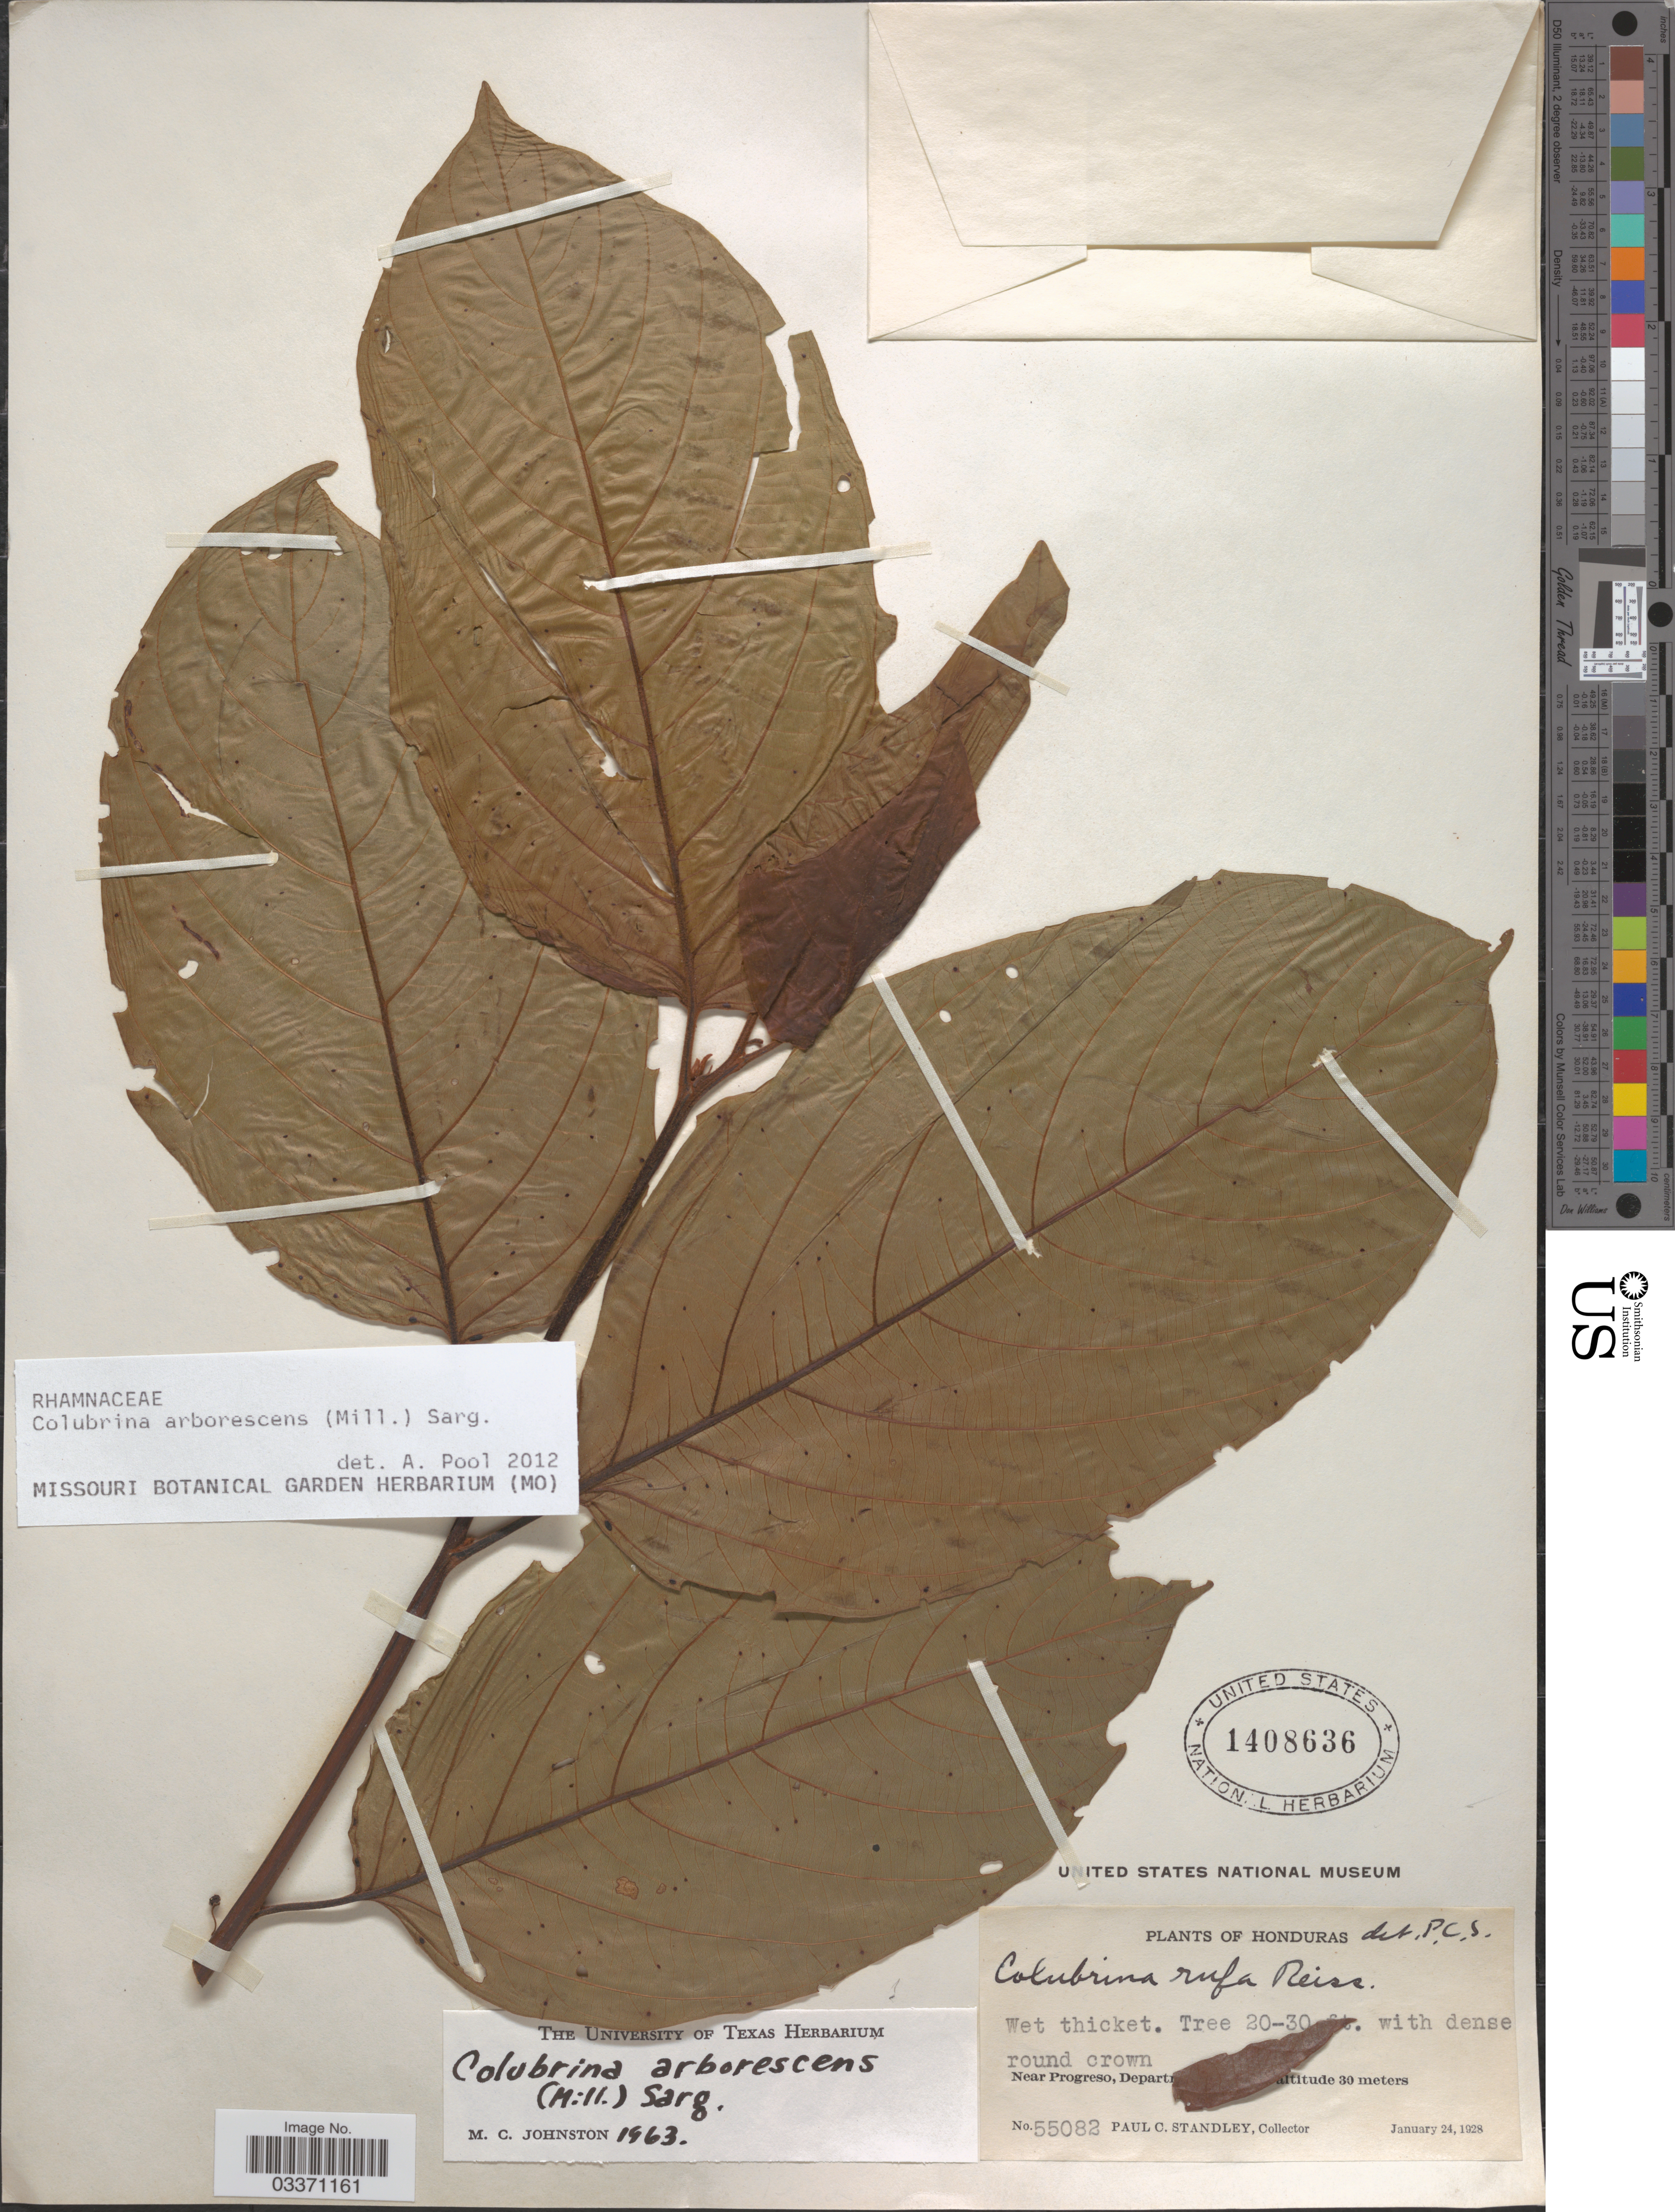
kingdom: Plantae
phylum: Tracheophyta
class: Magnoliopsida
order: Rosales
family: Rhamnaceae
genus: Colubrina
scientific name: Colubrina arborescens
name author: (Mill.) Sarg.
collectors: P. C. Standley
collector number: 55082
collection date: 1928-01-24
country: Honduras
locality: Near Progreso, Depart [illegible text].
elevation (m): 30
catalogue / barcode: US 1408636